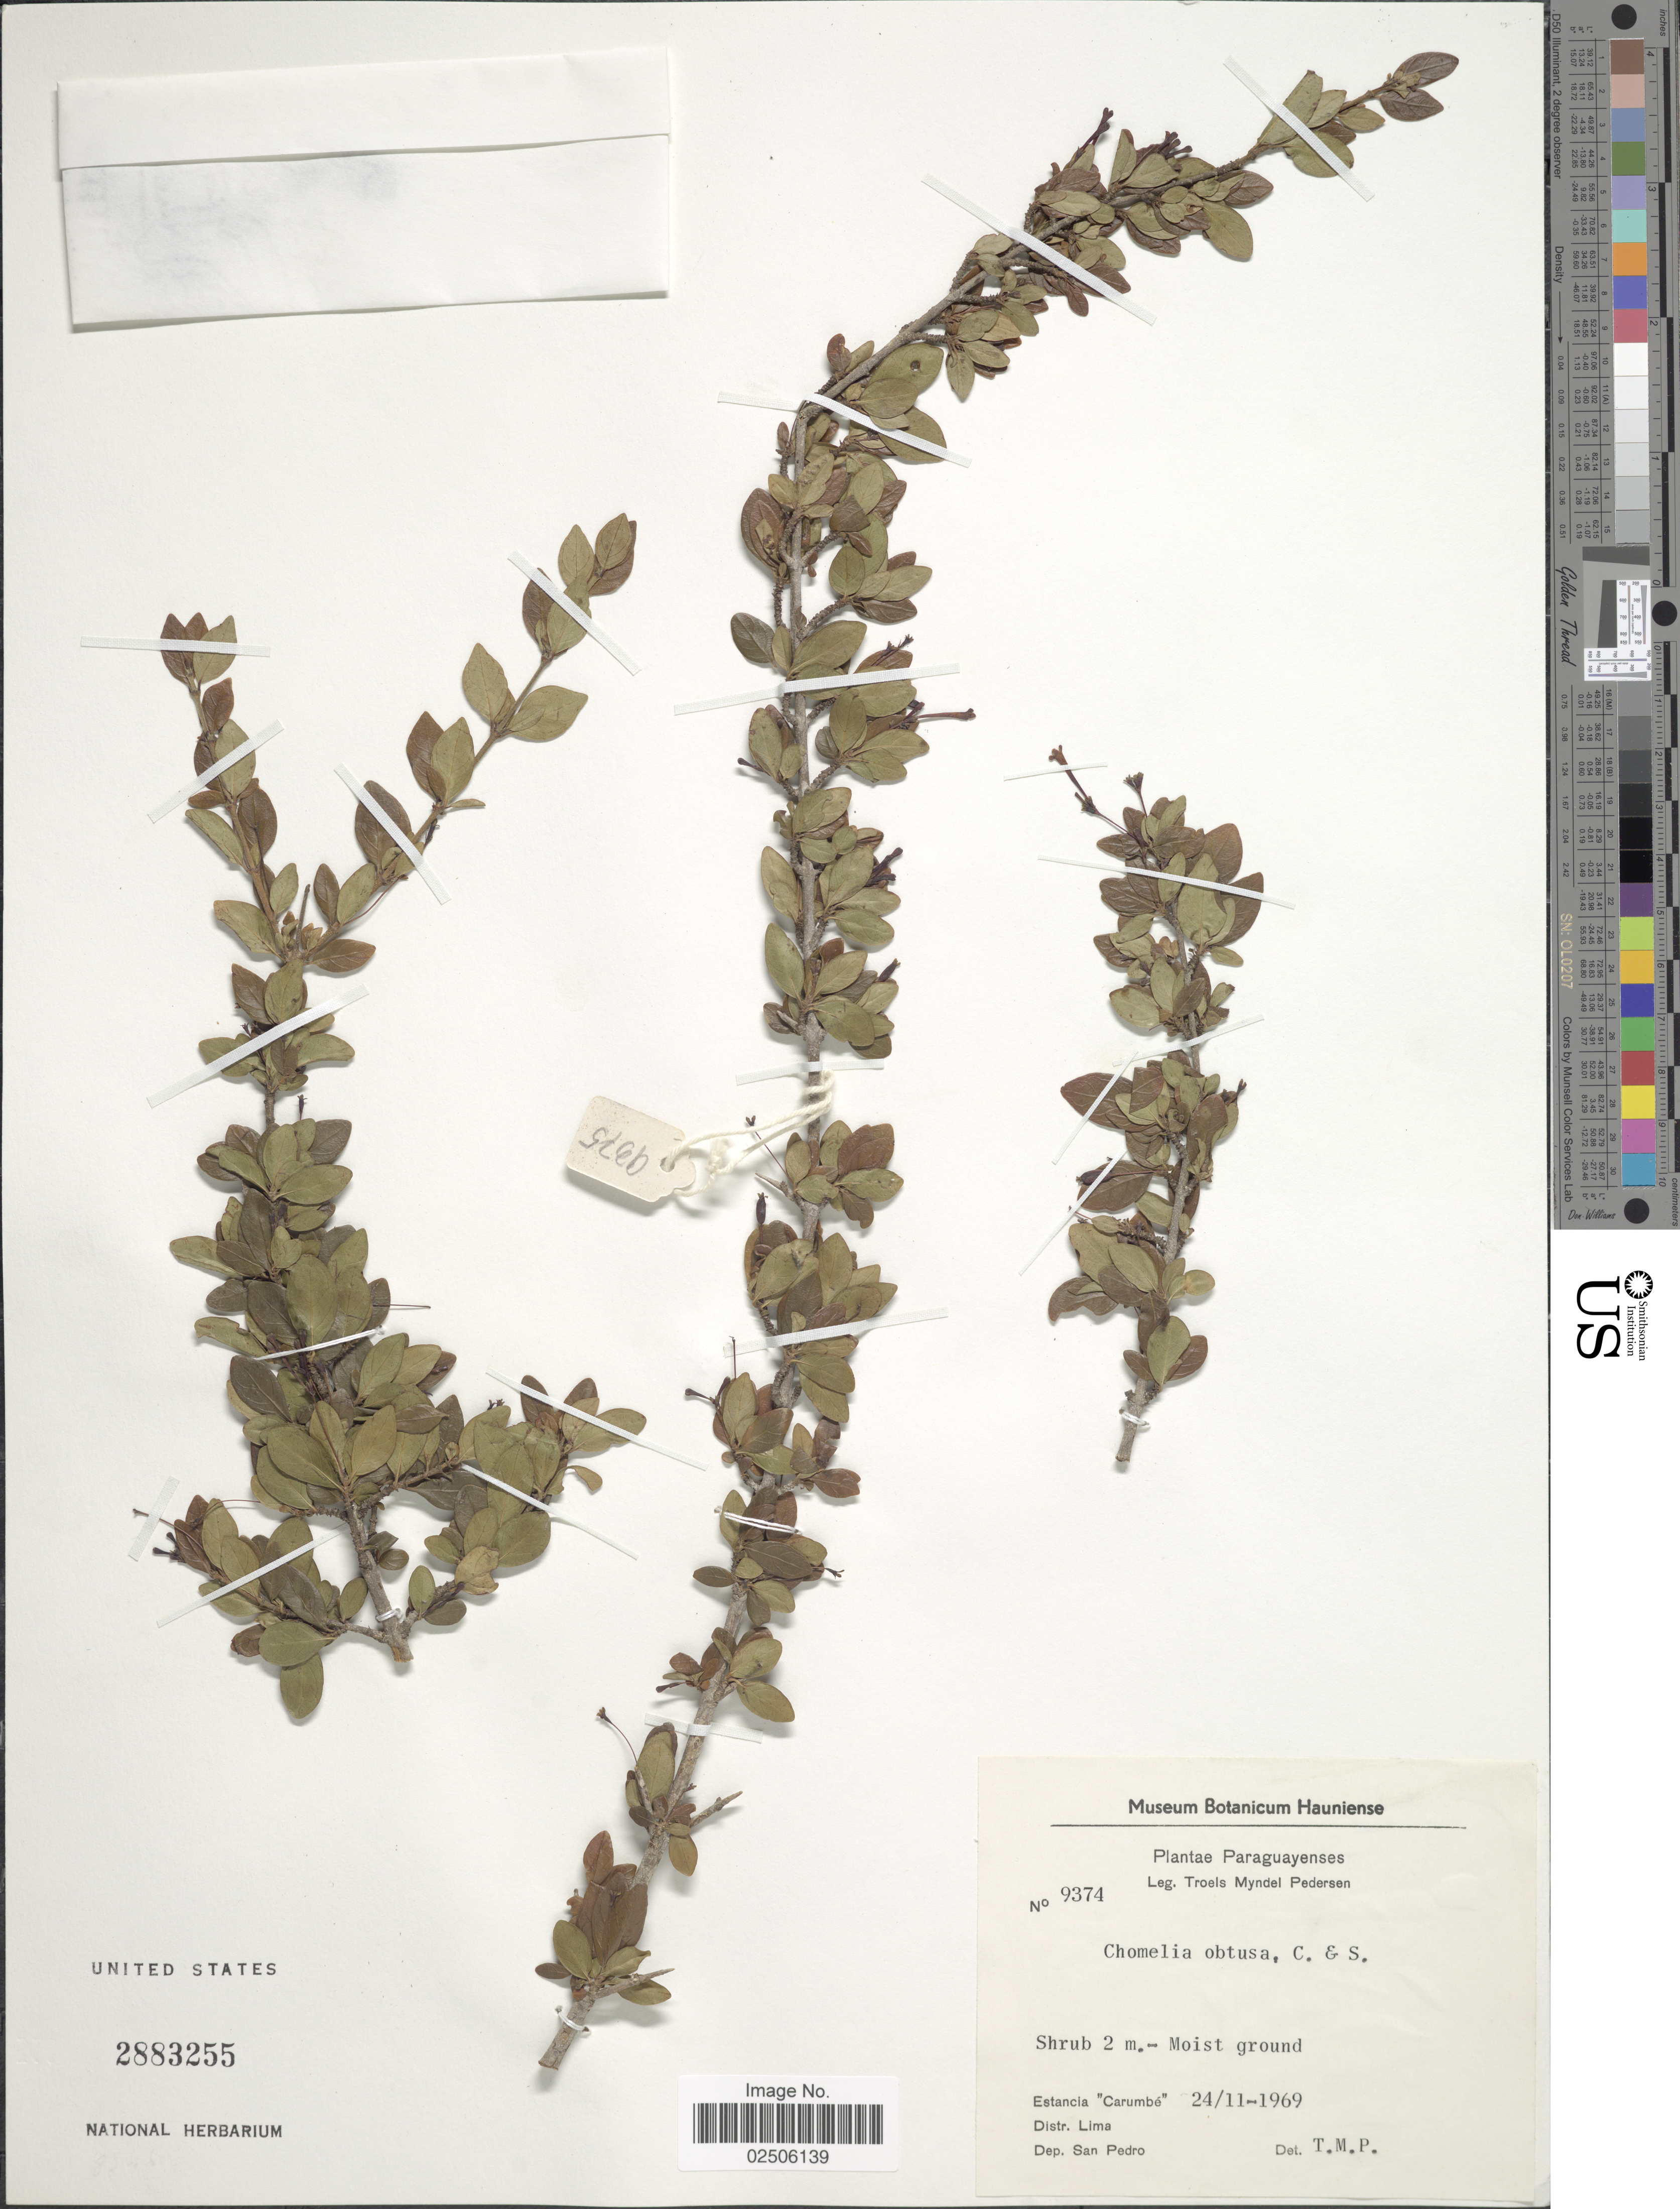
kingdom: Plantae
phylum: Tracheophyta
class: Magnoliopsida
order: Gentianales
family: Rubiaceae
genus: Chomelia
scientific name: Chomelia obtusa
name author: Cham. & Schltdl.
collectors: T. Pederson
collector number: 9374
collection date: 1969-11-24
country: Paraguay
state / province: San Pedro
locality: Estancia "Carumbe", Distr. Lima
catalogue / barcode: US 2883255